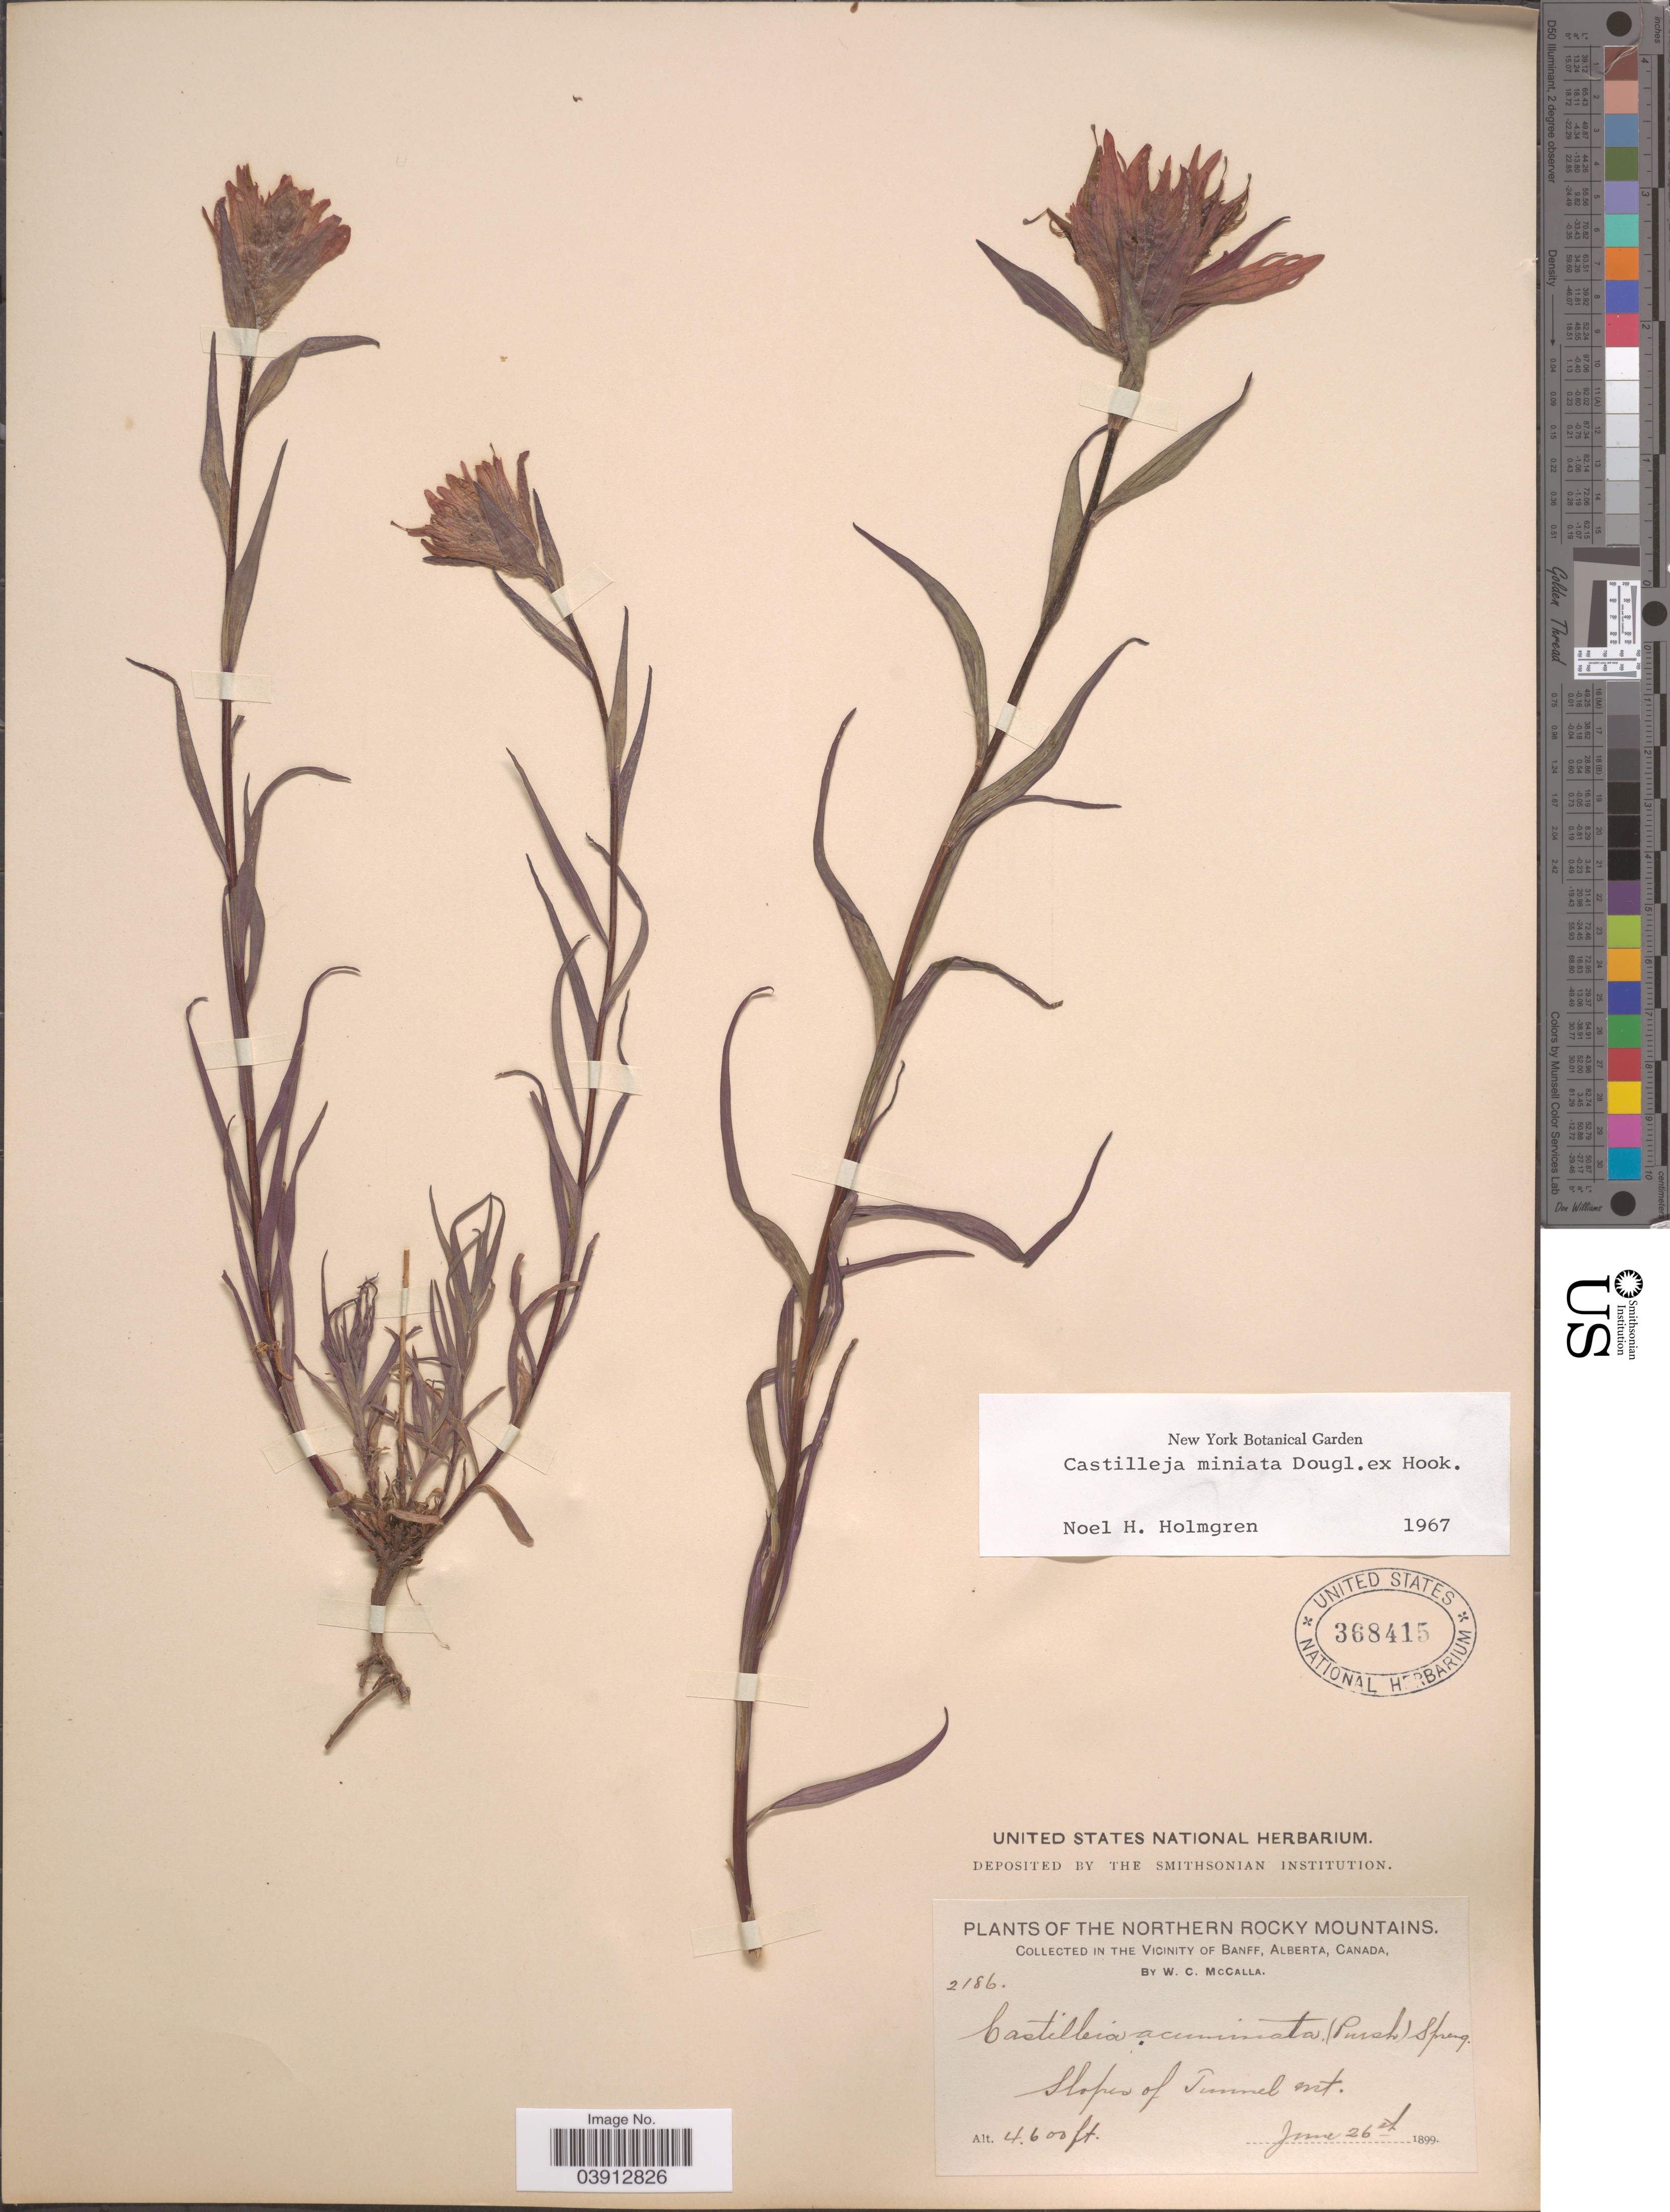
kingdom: Plantae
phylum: Tracheophyta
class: Magnoliopsida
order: Lamiales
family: Orobanchaceae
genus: Castilleja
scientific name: Castilleja miniata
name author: Douglas ex Hook.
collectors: W. McCalla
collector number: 2186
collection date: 1899-06-26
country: Canada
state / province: Alberta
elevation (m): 1402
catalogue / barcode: US 368415